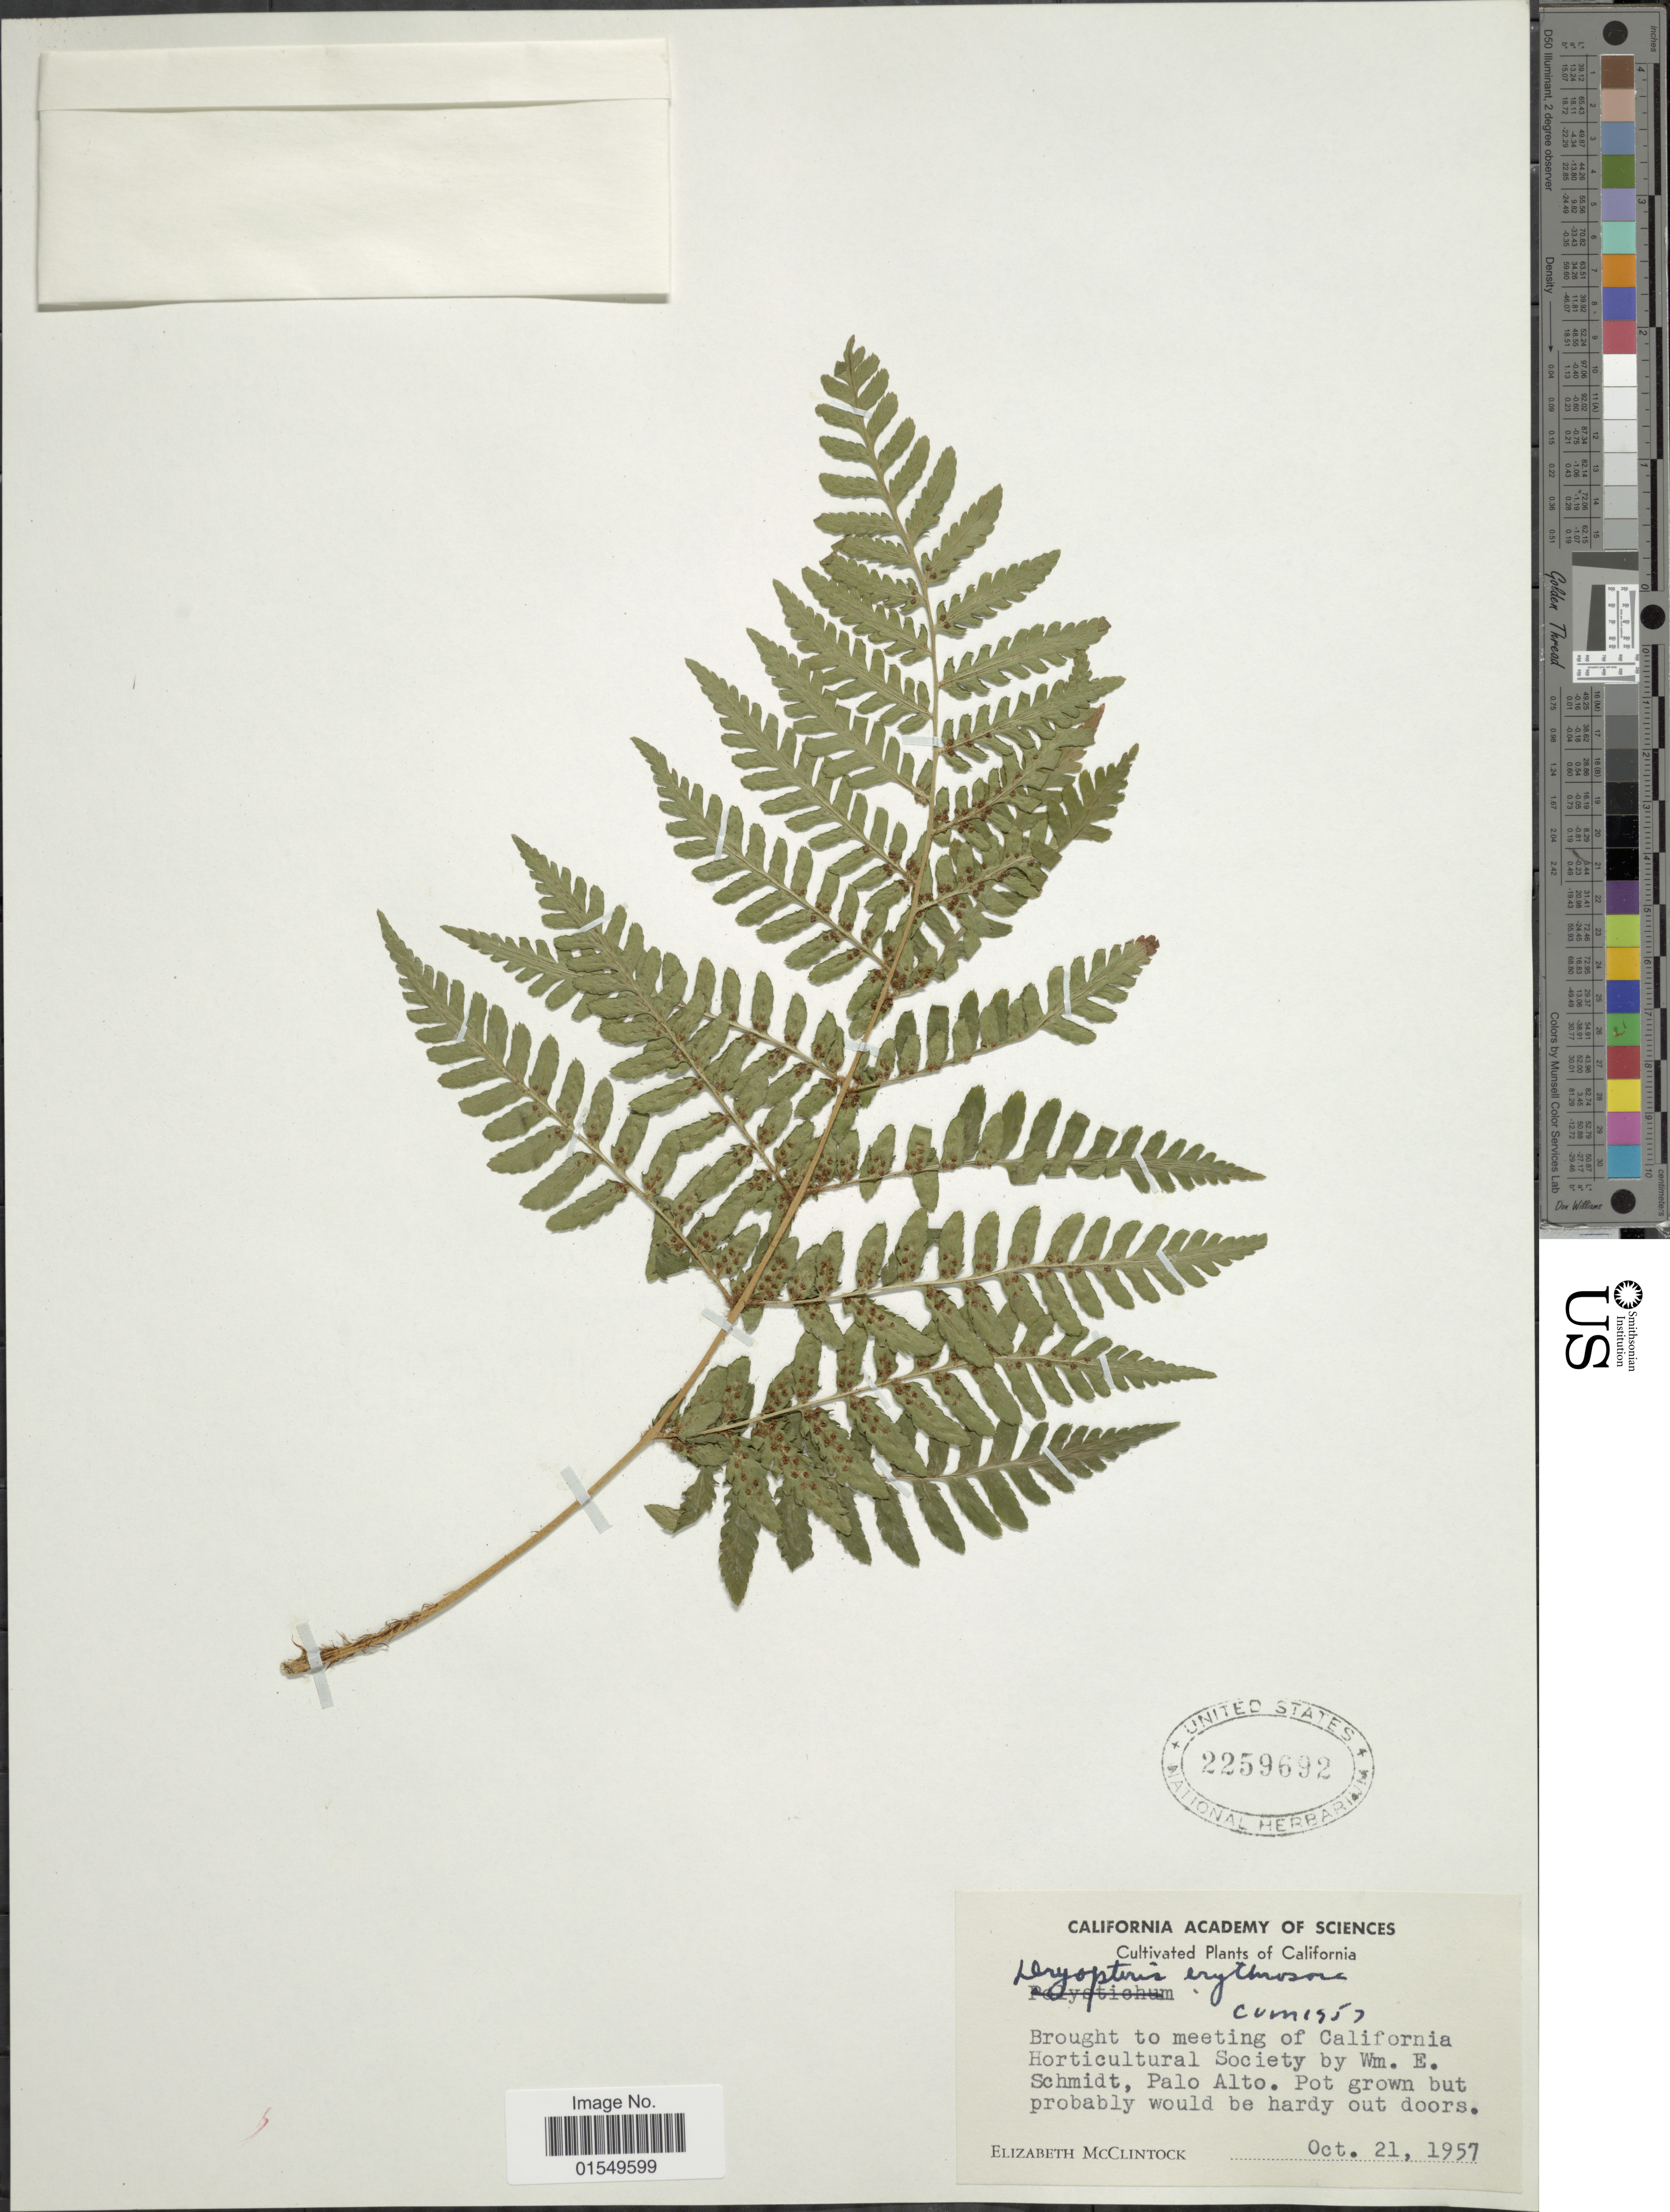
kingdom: Plantae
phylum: Tracheophyta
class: Polypodiopsida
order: Polypodiales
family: Dryopteridaceae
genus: Dryopteris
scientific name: Dryopteris erythrosora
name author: (D.C. Eaton) Kuntze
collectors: E. McClintock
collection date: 1957-10-21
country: United States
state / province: California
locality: California Horticultural Society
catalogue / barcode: US 2259692